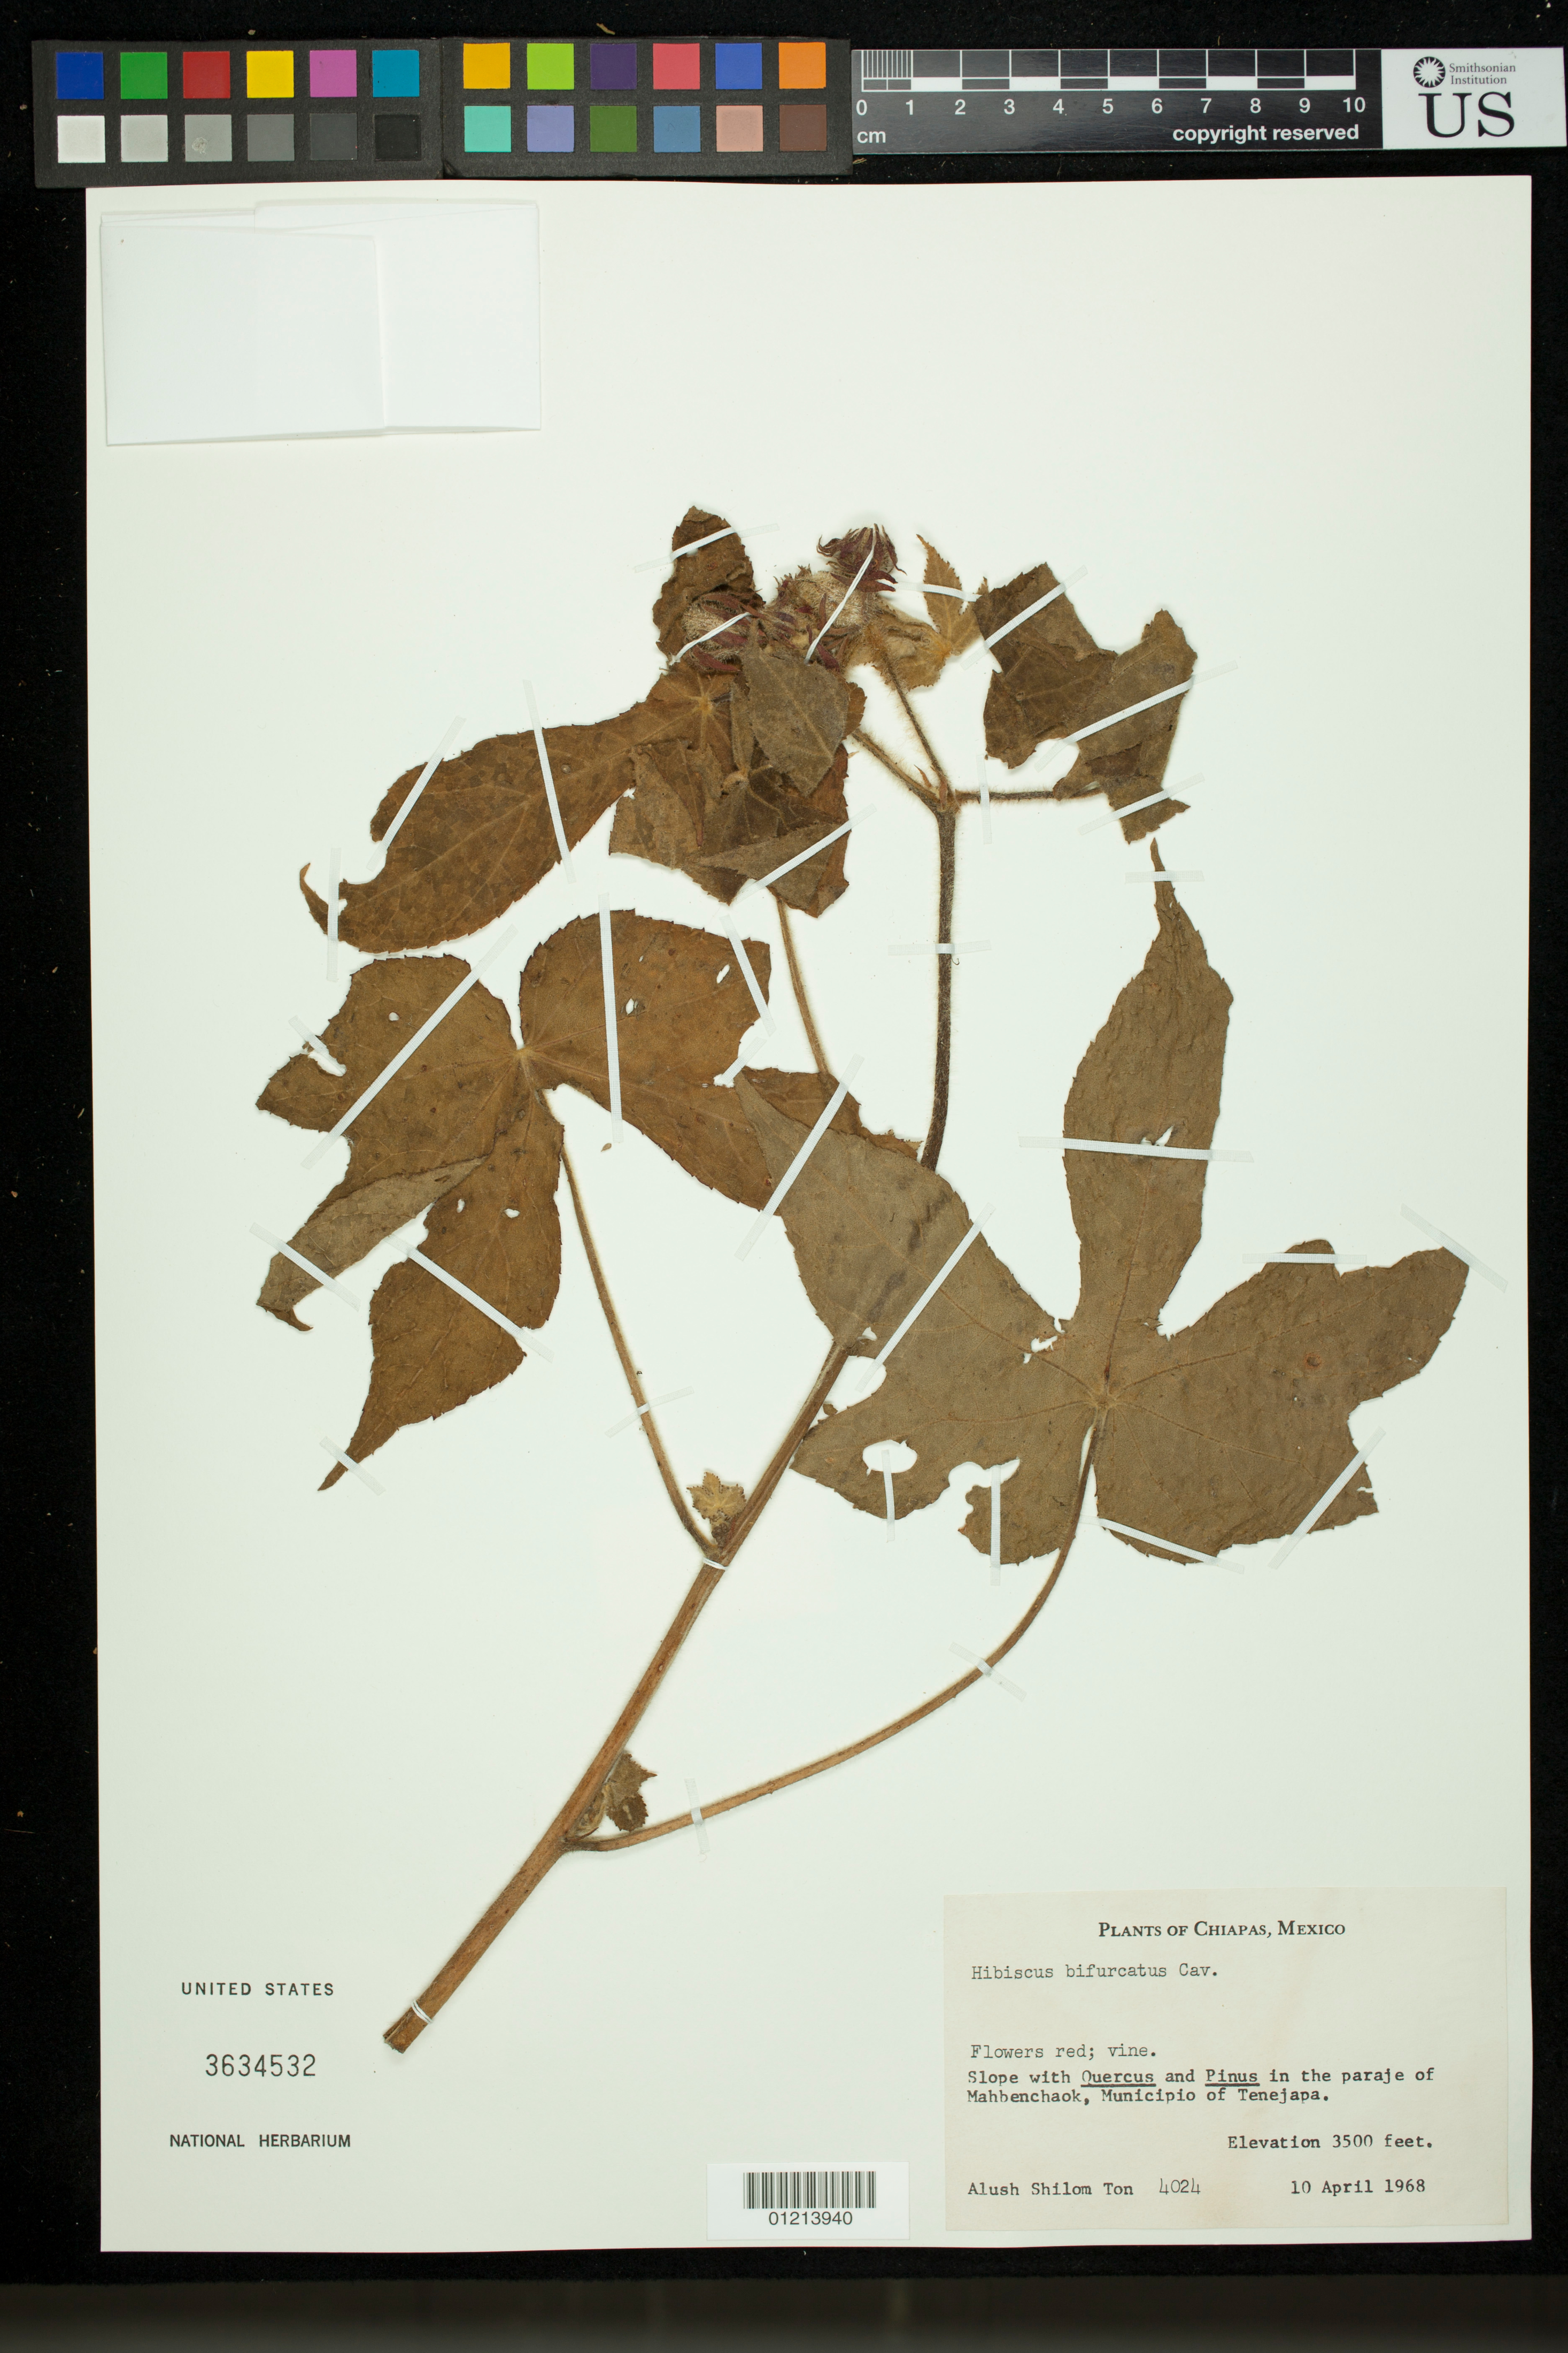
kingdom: Plantae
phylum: Tracheophyta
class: Magnoliopsida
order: Malvales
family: Malvaceae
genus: Hibiscus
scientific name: Hibiscus bifurcatus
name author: Cav.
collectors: A. S. Ton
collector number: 4024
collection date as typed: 04 Oct 1968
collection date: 1968-10-04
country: Mexico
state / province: Chiapas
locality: paraje of Mahbenchaok, Municipio of Tenejapa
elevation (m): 1067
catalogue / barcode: US 3634532